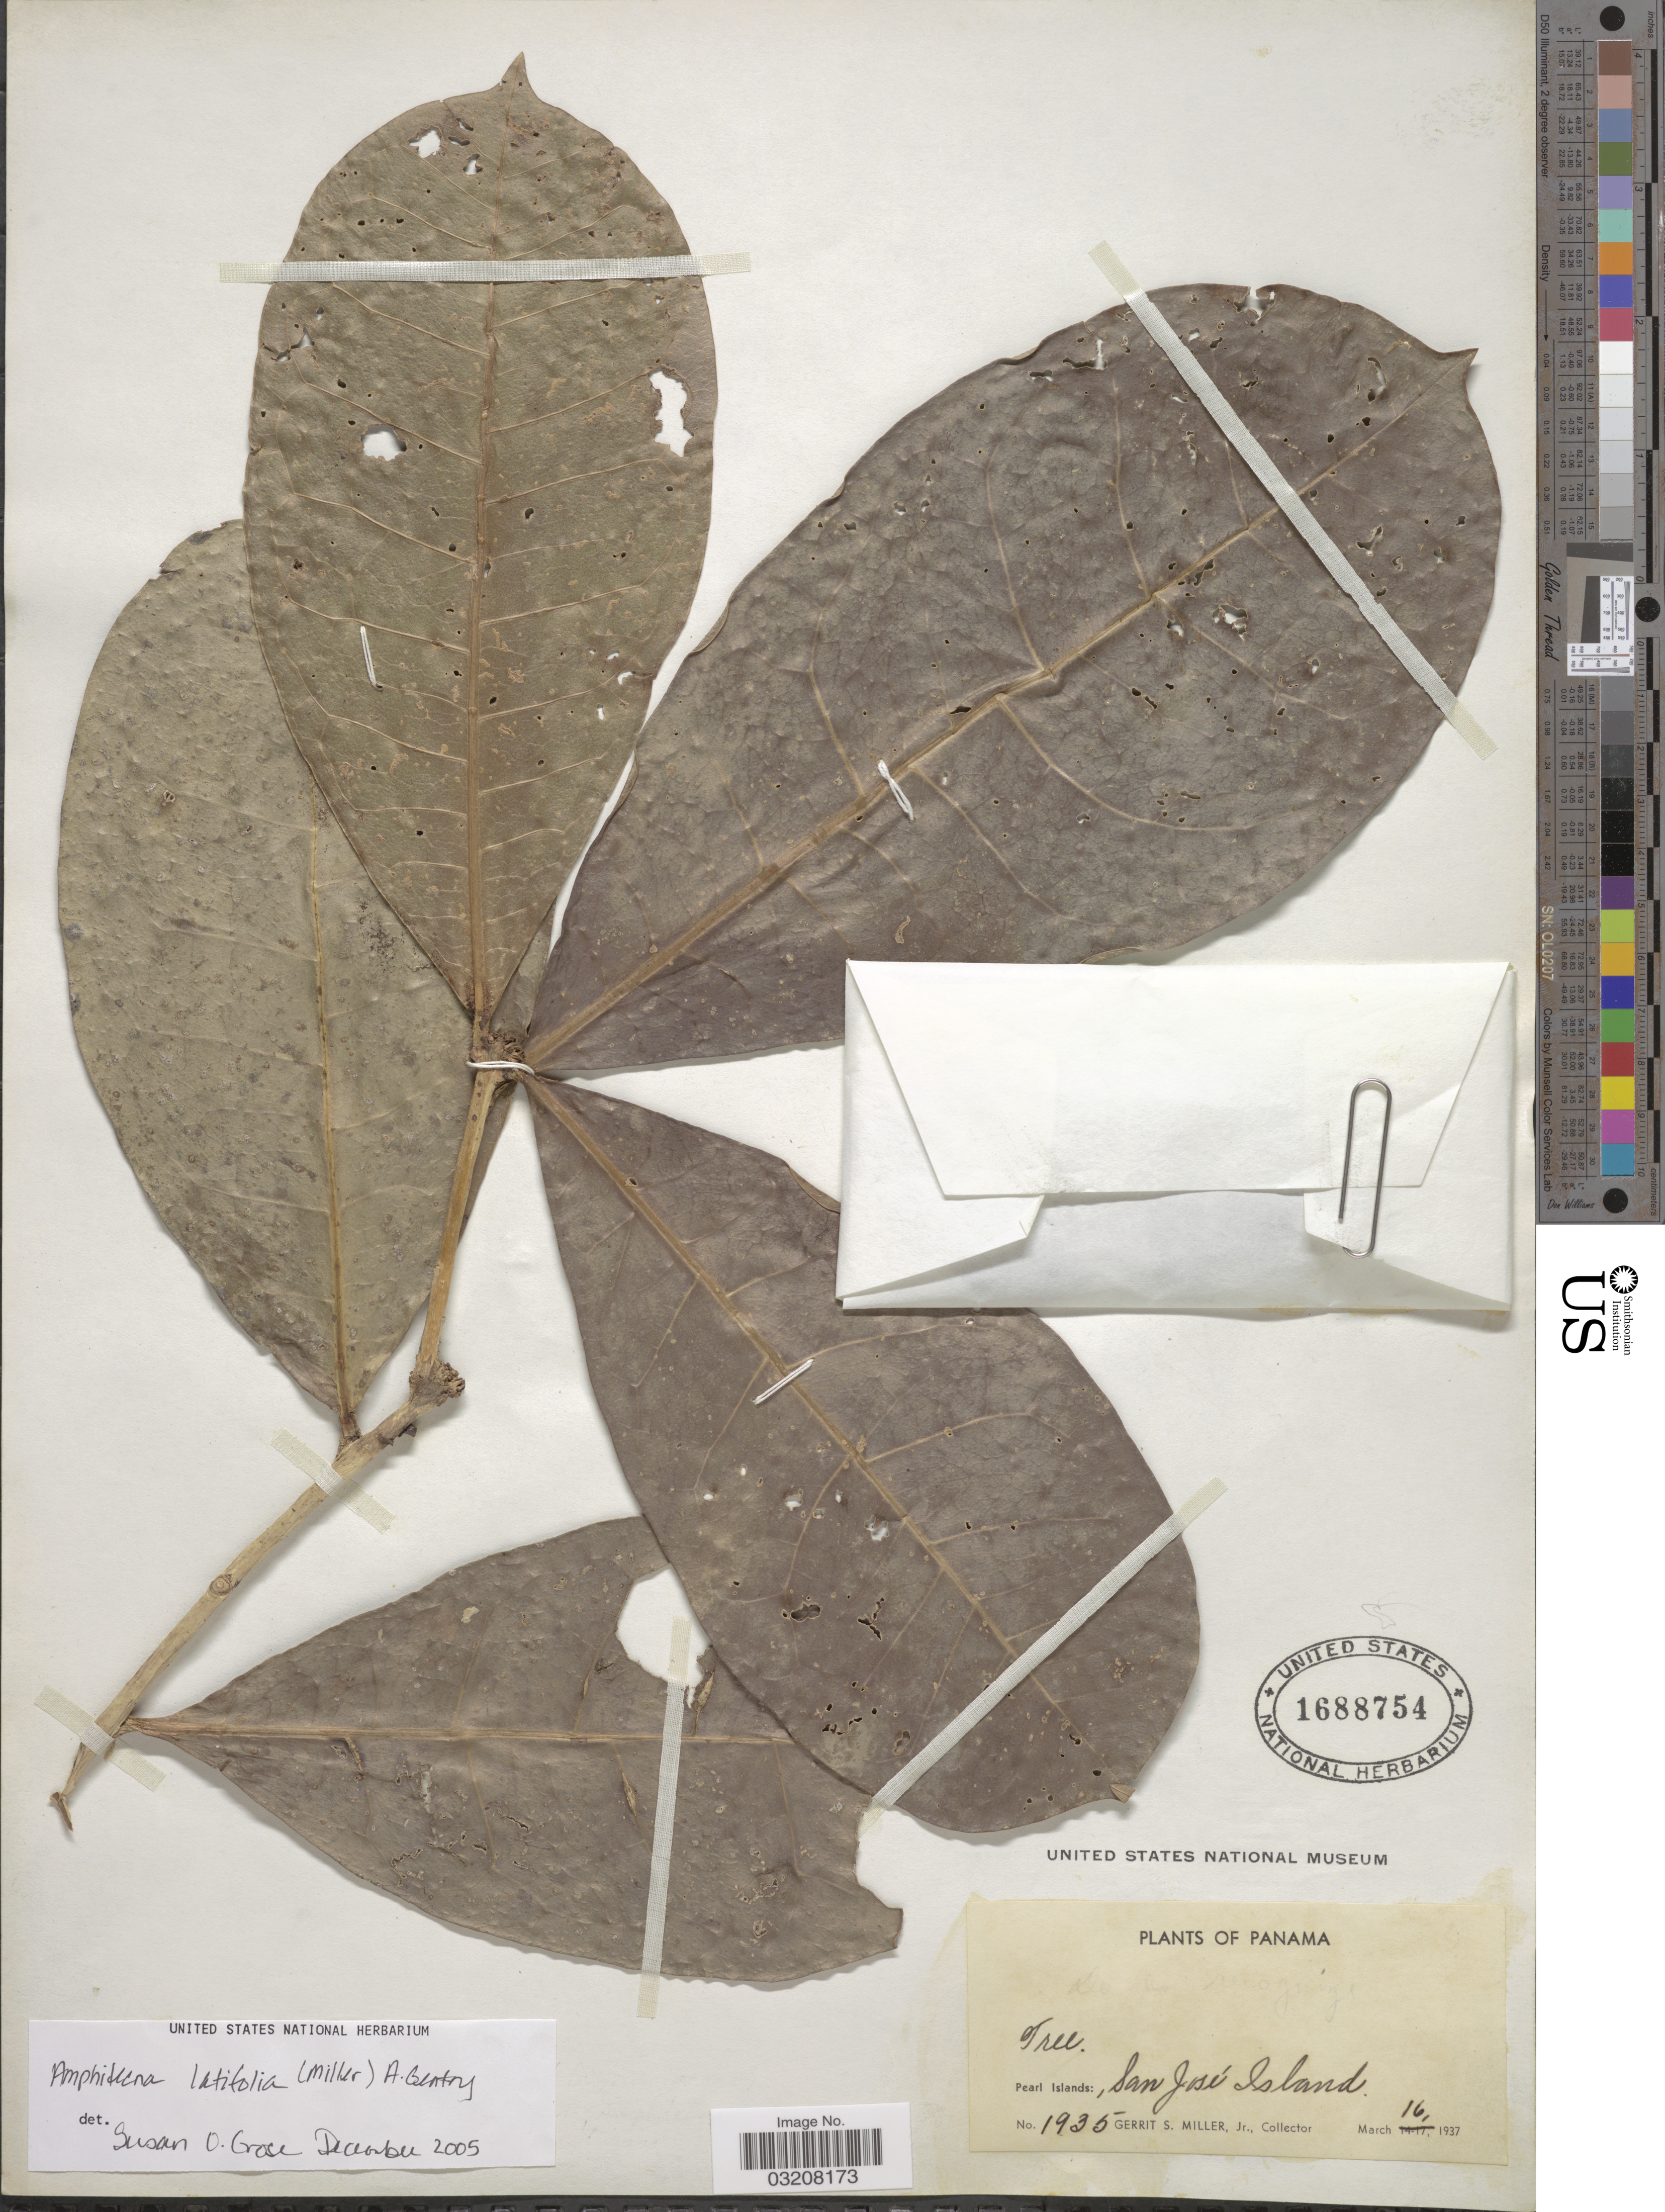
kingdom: Plantae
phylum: Tracheophyta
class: Magnoliopsida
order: Lamiales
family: Bignoniaceae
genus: Amphitecna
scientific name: Amphitecna latifolia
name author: (Mill.) A.H. Gentry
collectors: G. S. Miller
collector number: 1935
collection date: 1937-03-16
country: Panama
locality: Pearl Islands:, San José Island.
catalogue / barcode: US 1688754